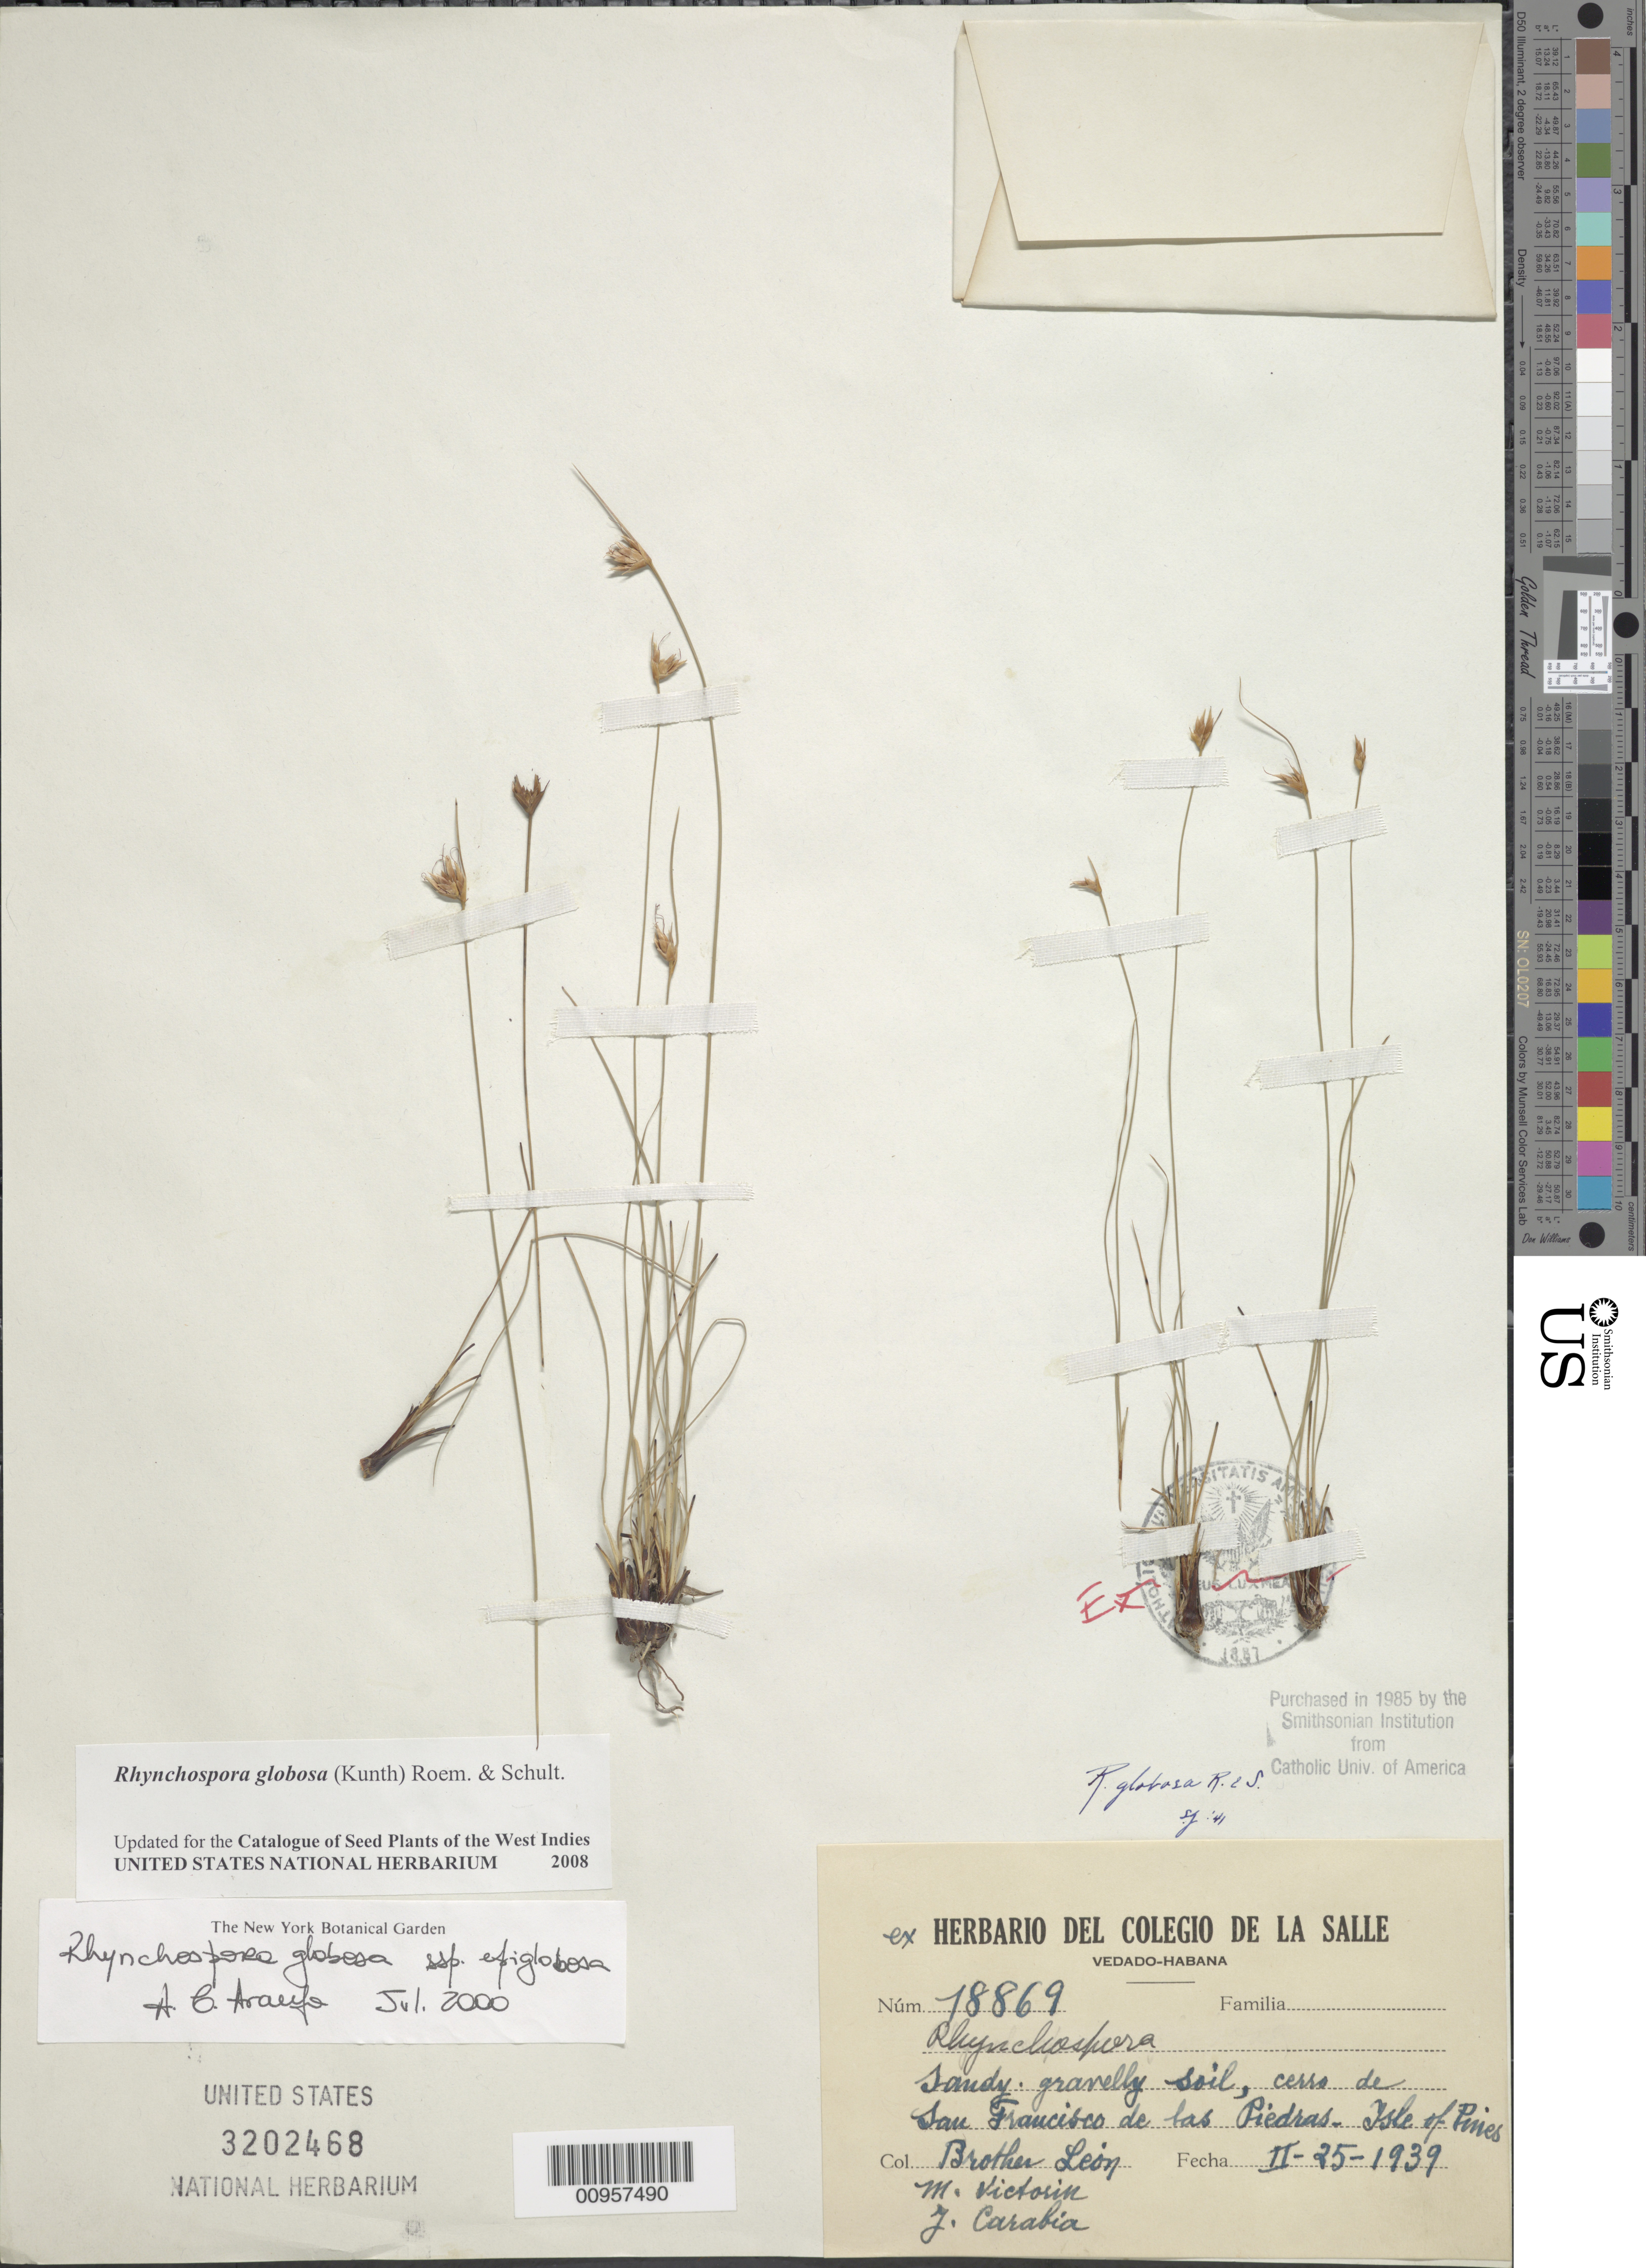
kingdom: Plantae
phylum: Tracheophyta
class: Liliopsida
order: Poales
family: Cyperaceae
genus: Rhynchospora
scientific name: Rhynchospora globosa var. globosa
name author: (Kunth) Roem. & Schult.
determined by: Strong, M. T., (US), Smithsonian Institution - National Museum of Natural History (UNITED STATES)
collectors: Bro. León, F. Victorin & J. Carabia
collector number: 18869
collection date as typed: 25 Feb 1939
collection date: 1939-02-25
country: Cuba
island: Isla de la Juventud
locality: Isle of Pines, Cerro de San Francisco de los Piedras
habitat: Sandy gravelly soil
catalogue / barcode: US 3202468